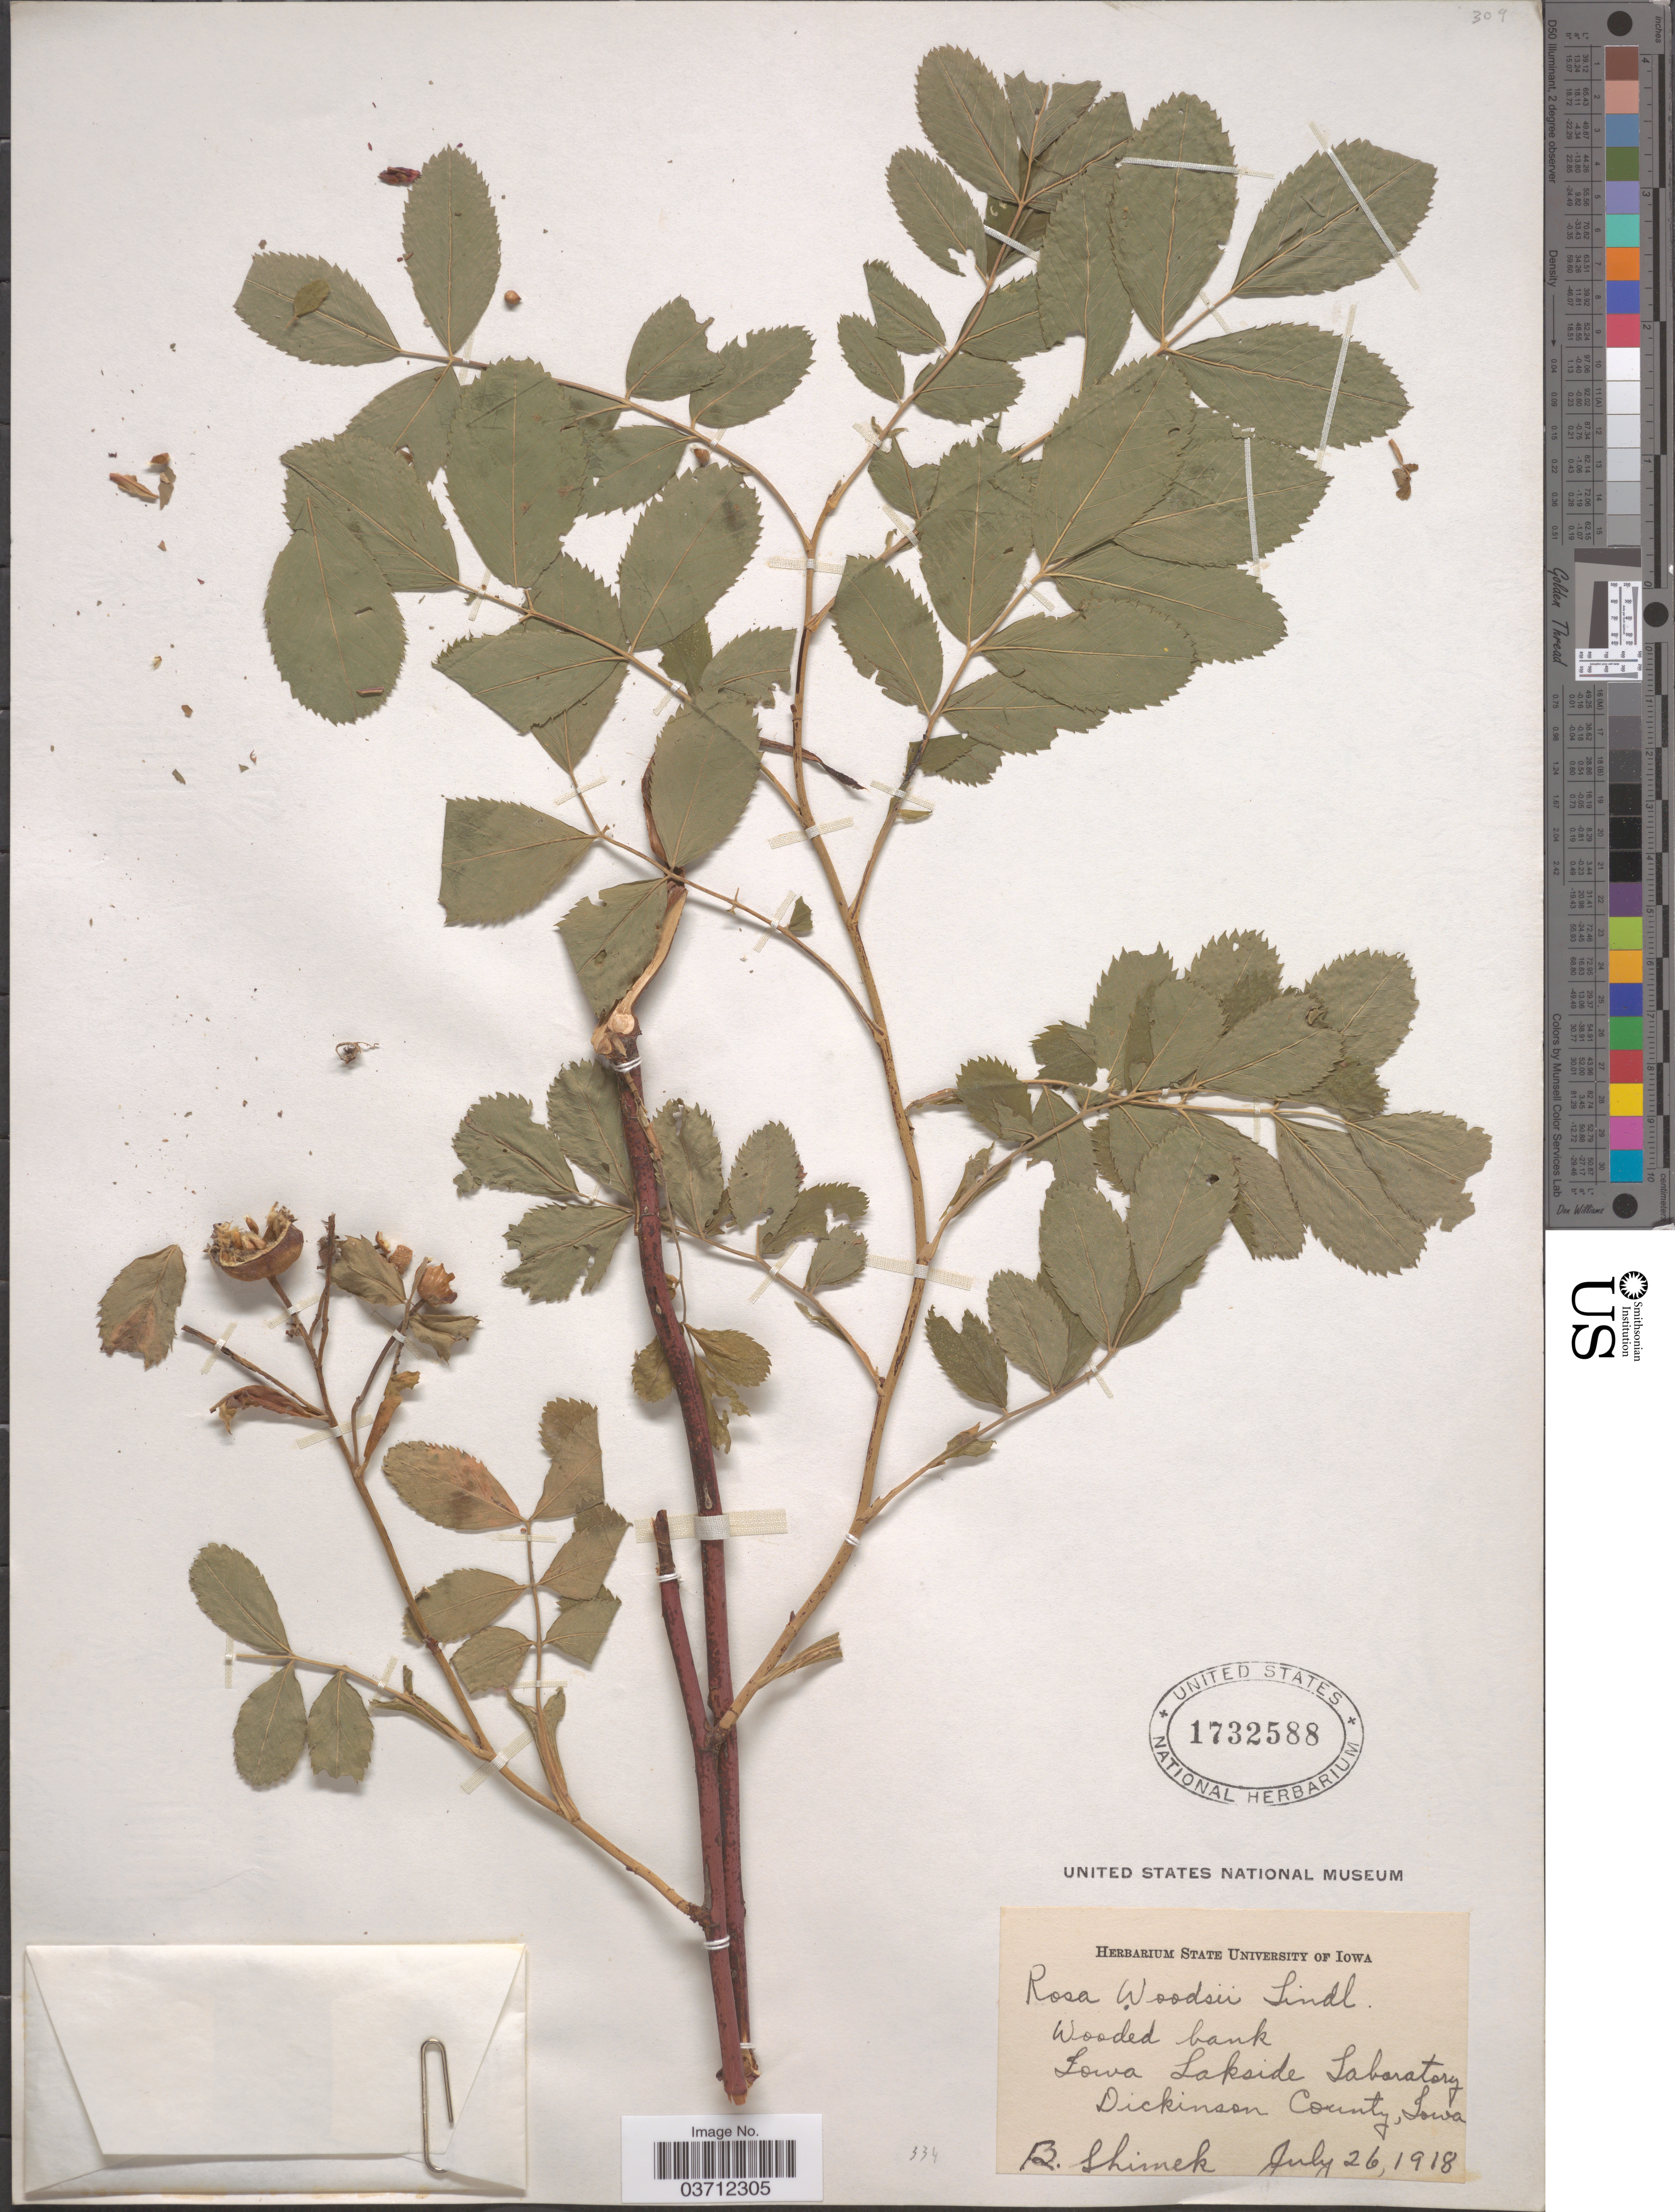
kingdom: Plantae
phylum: Tracheophyta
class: Magnoliopsida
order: Rosales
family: Rosaceae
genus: Rosa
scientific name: Rosa woodsii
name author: Lindl.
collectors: B. Shimek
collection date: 1918-07-26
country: United States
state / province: Iowa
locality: Iowa Lakside Laboratory. Dickinson County.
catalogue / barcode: US 1732588